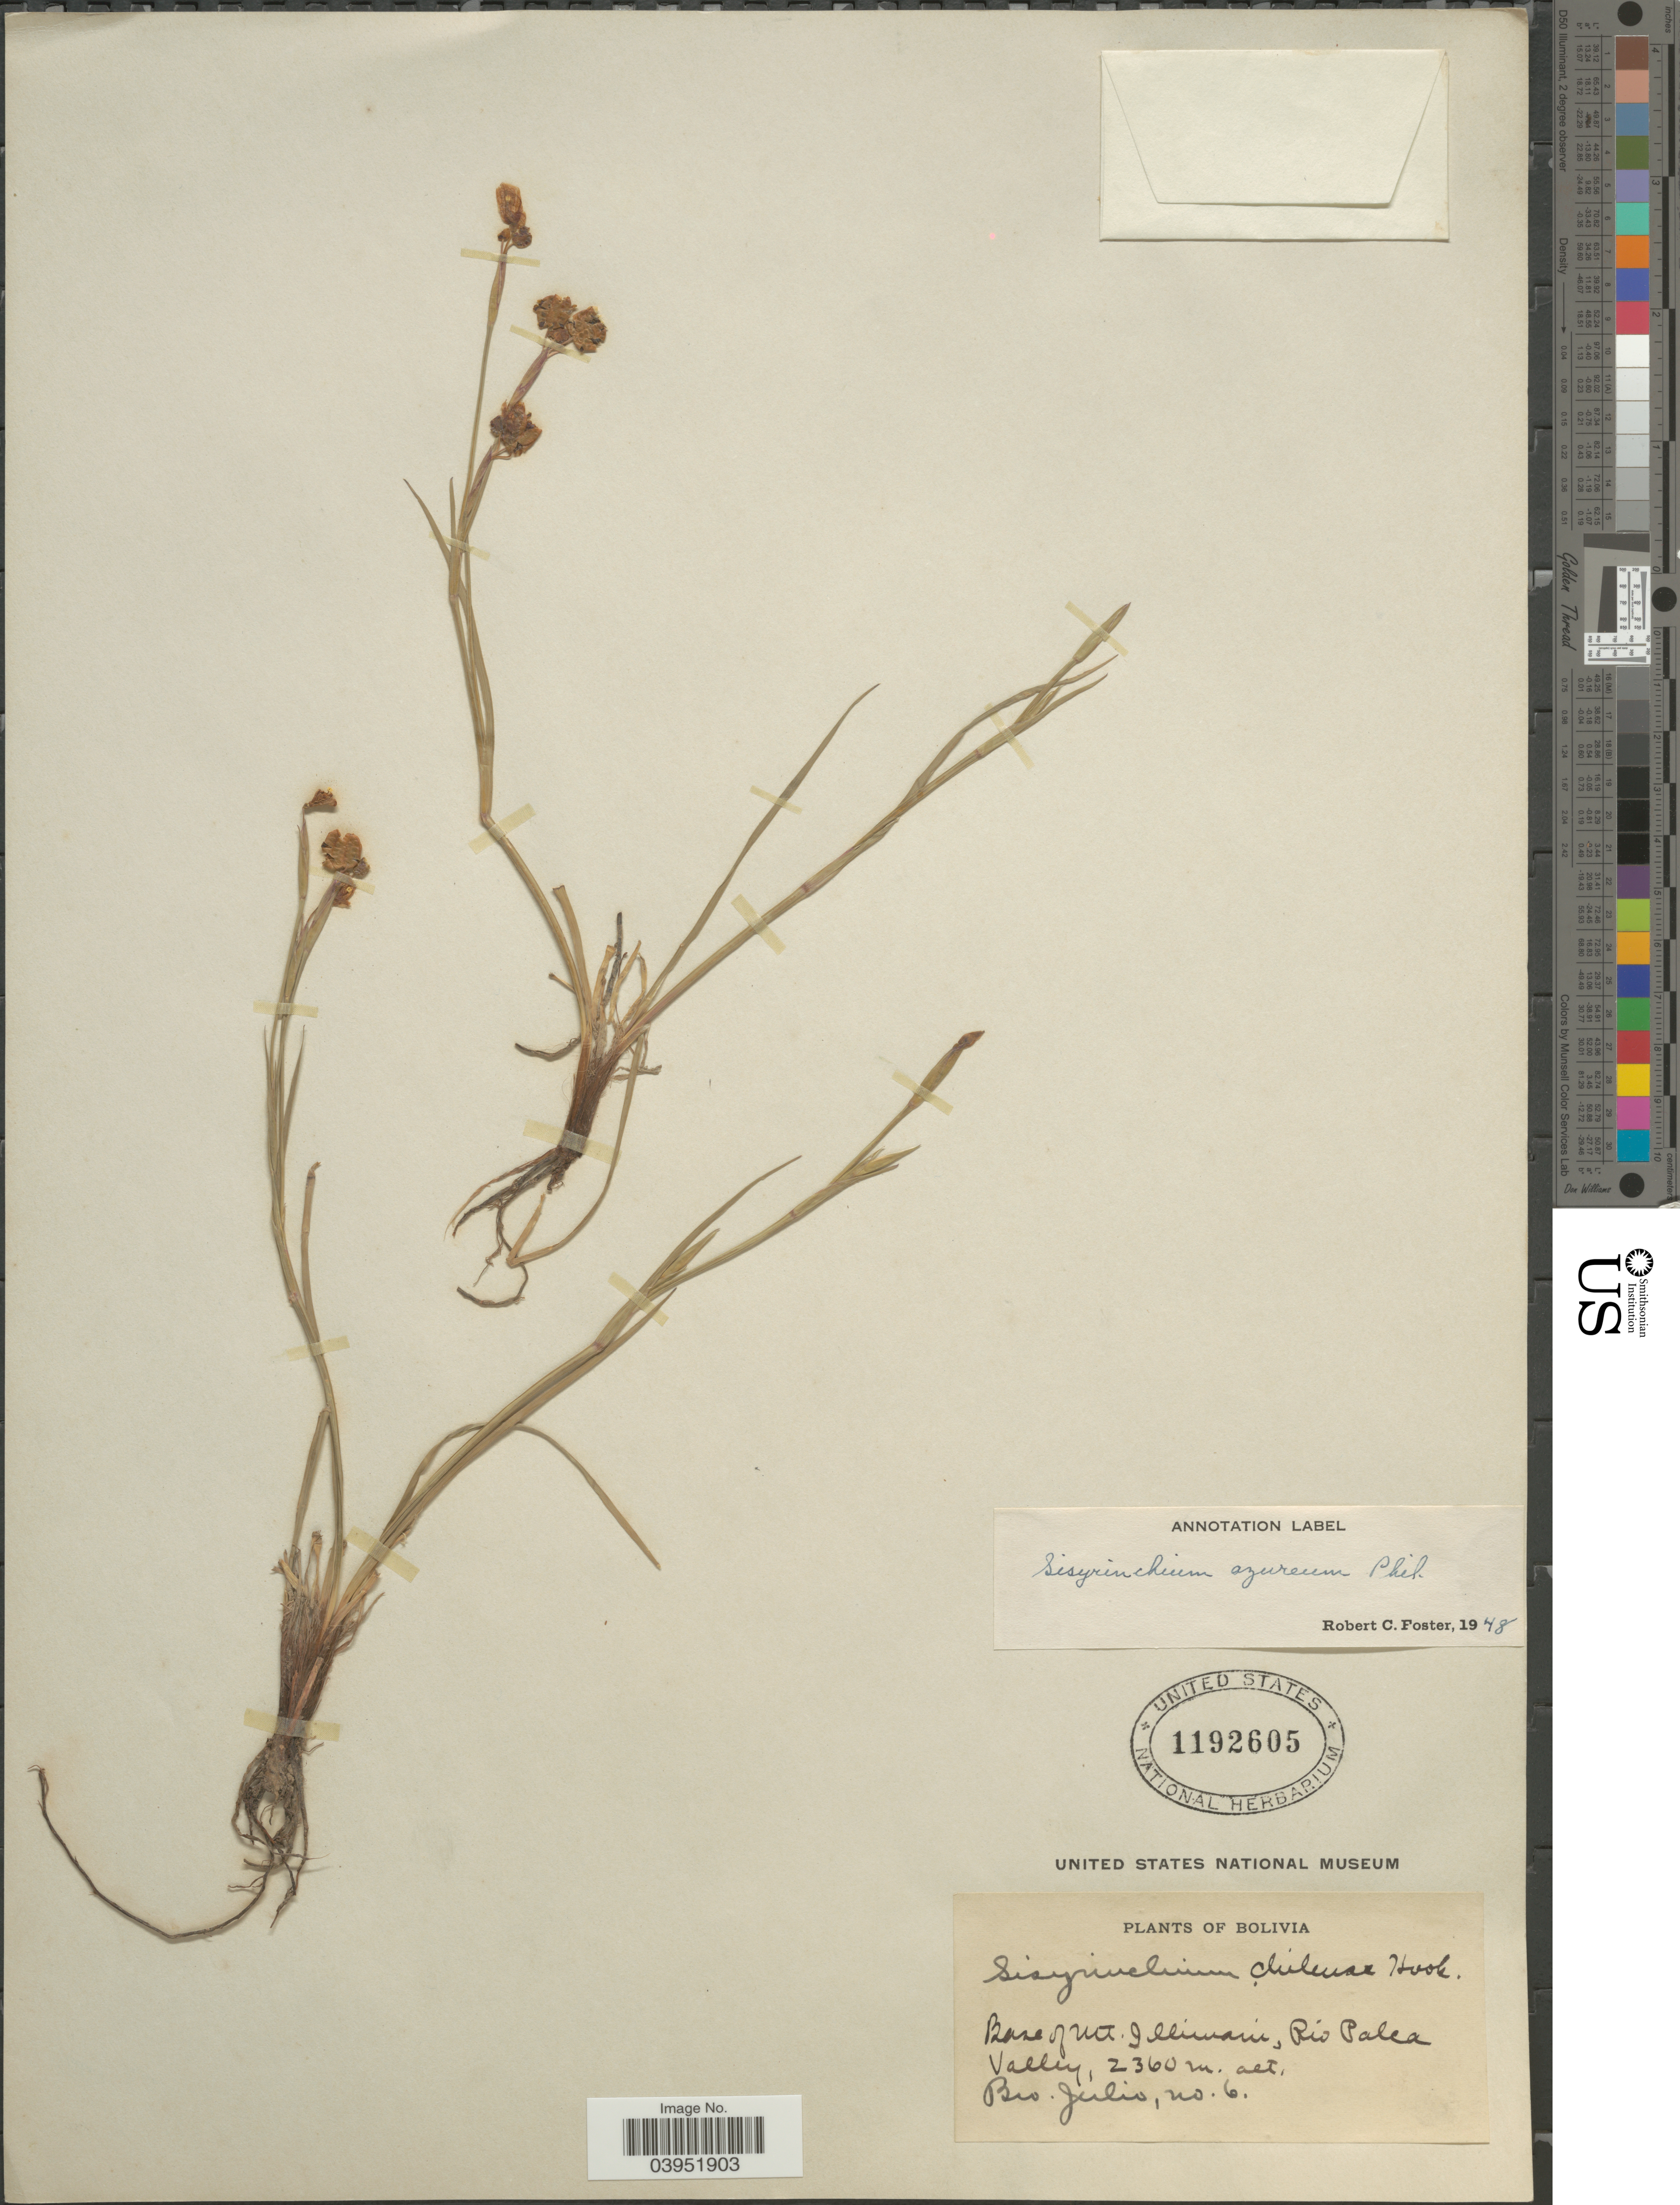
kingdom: Plantae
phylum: Tracheophyta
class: Liliopsida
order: Asparagales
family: Iridaceae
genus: Sisyrinchium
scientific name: Sisyrinchium azureum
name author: Phil.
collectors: Bro. Julio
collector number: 6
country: Bolivia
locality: Base of Mt. Illimani, Rio Palca Valley.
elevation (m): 2360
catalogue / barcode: US 1192605